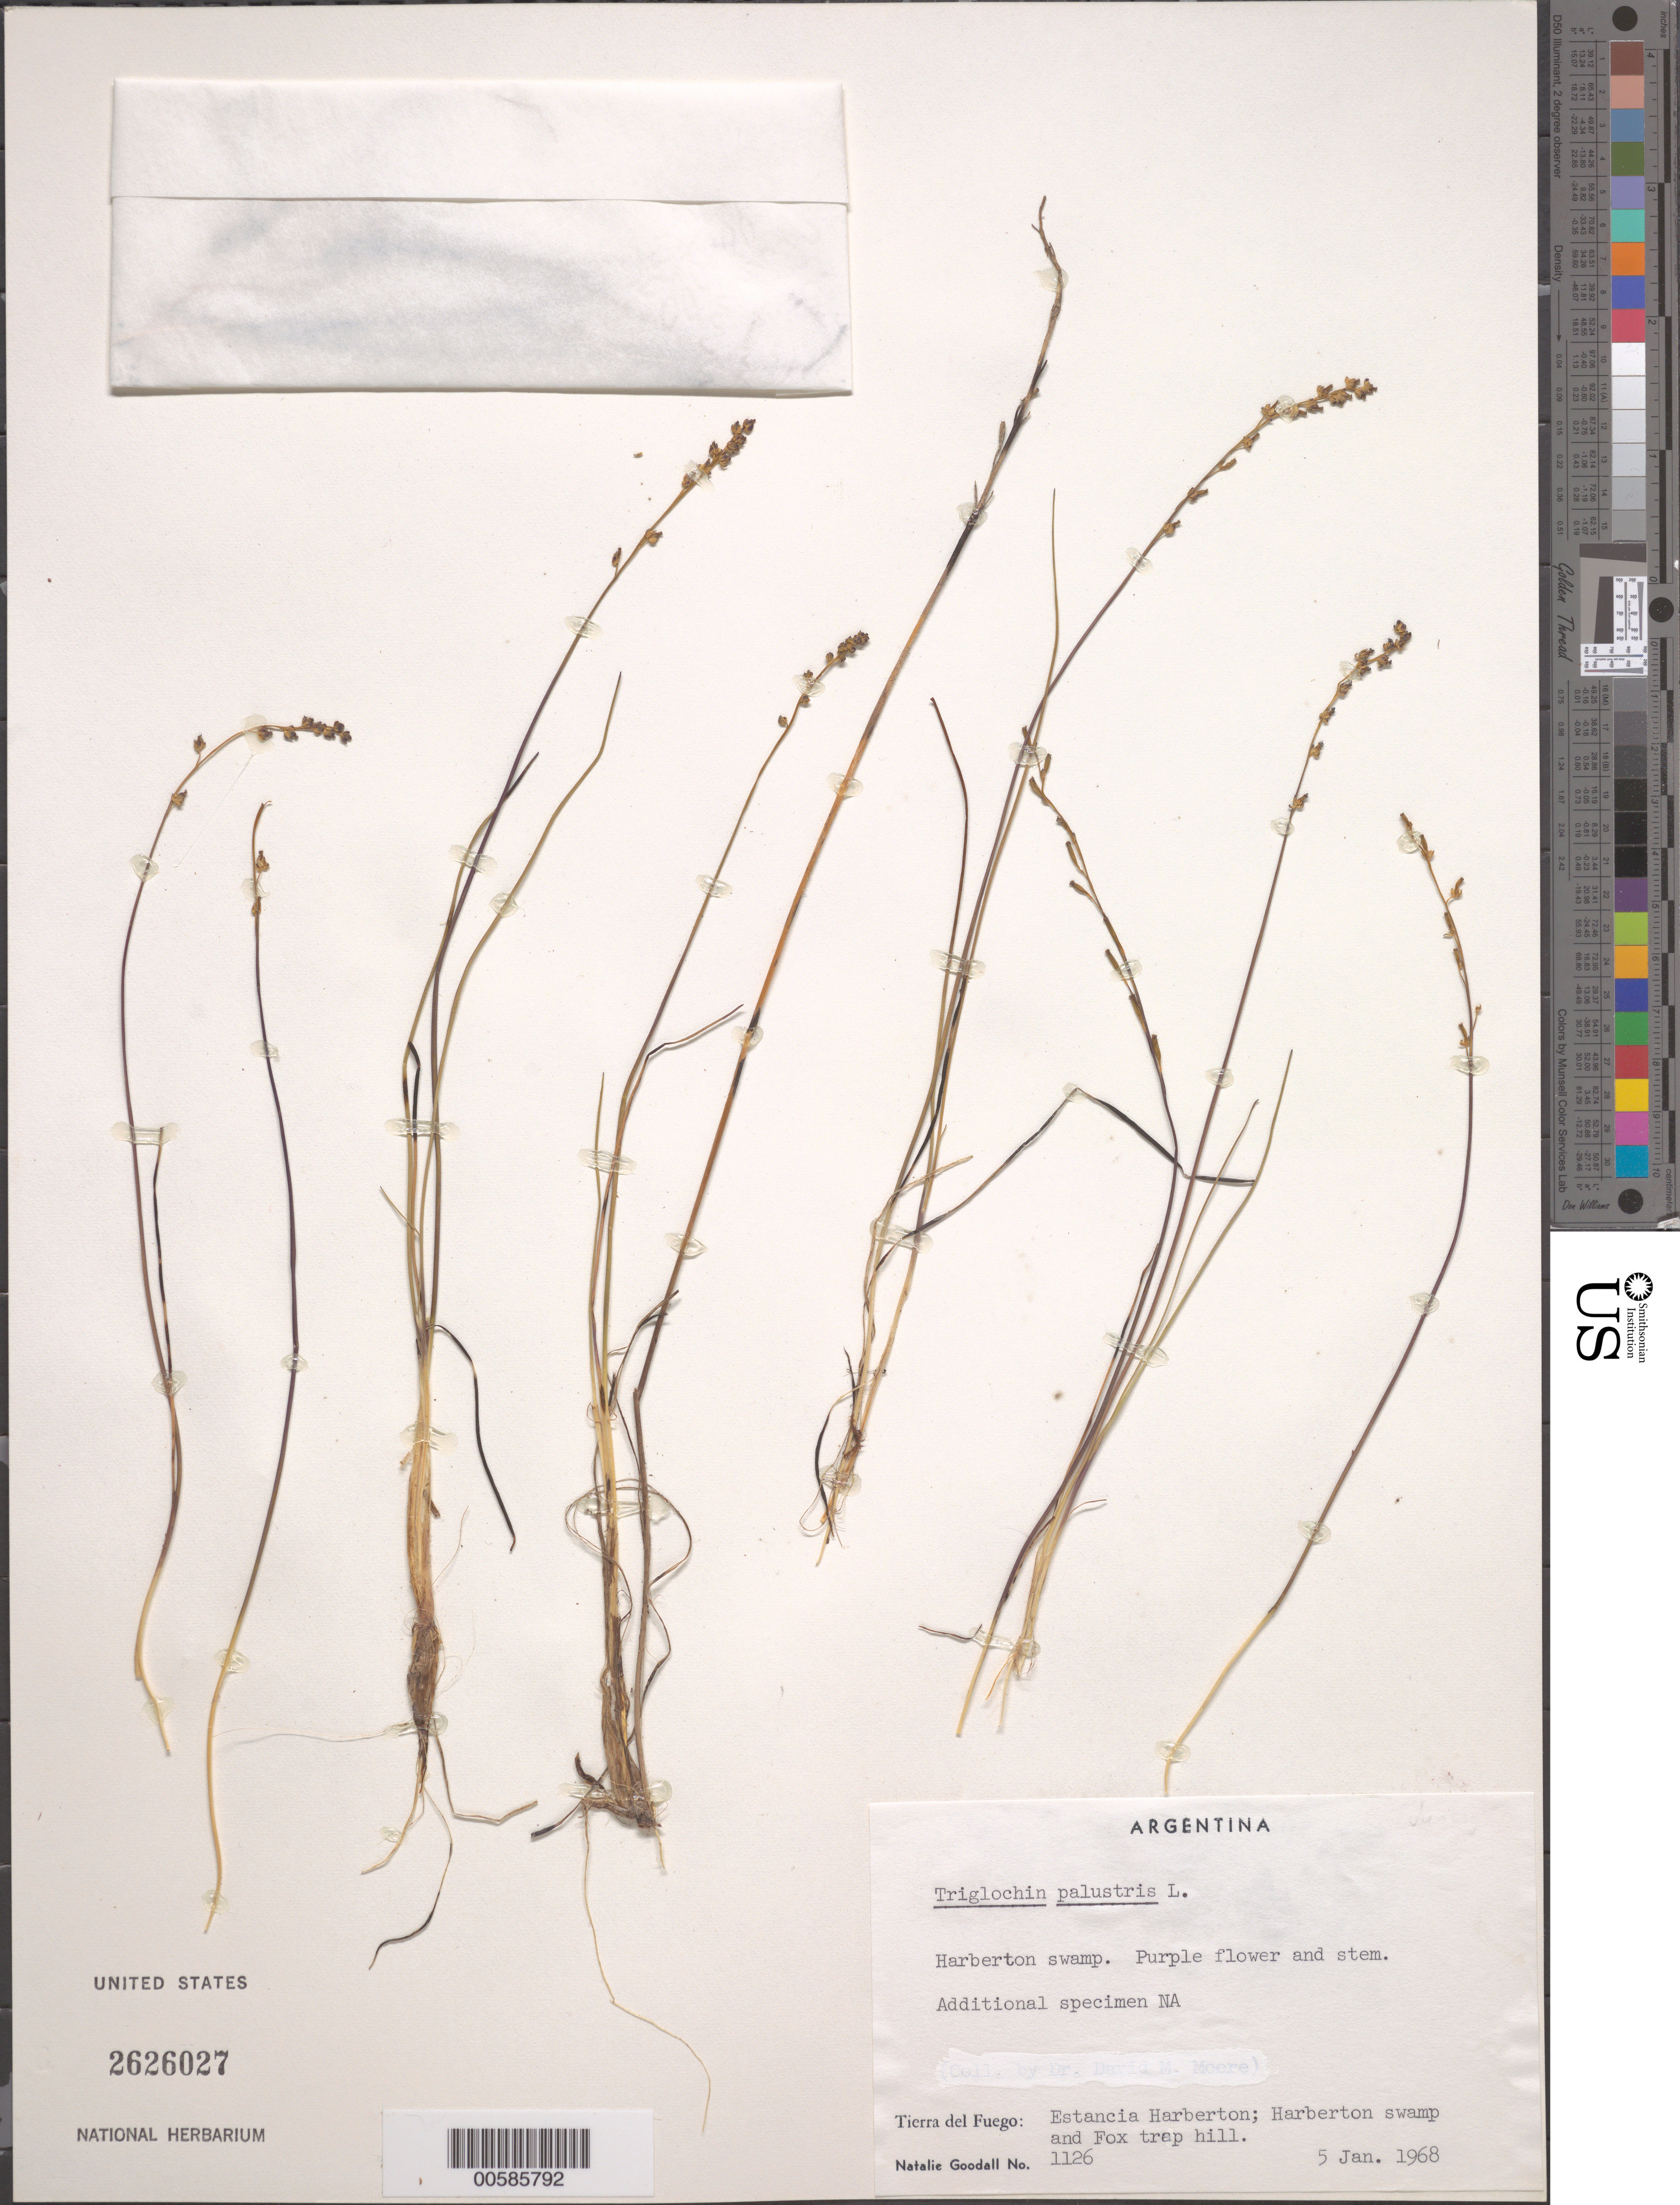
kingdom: Plantae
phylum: Tracheophyta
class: Liliopsida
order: Alismatales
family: Juncaginaceae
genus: Triglochin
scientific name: Triglochin palustris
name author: L.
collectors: N. Goodall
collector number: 1126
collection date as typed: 05 Jan 1968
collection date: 1968-01-05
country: Argentina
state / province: Tierra del Fuego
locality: Harberton Swamp and Fox Trap Hill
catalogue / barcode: US 2626027